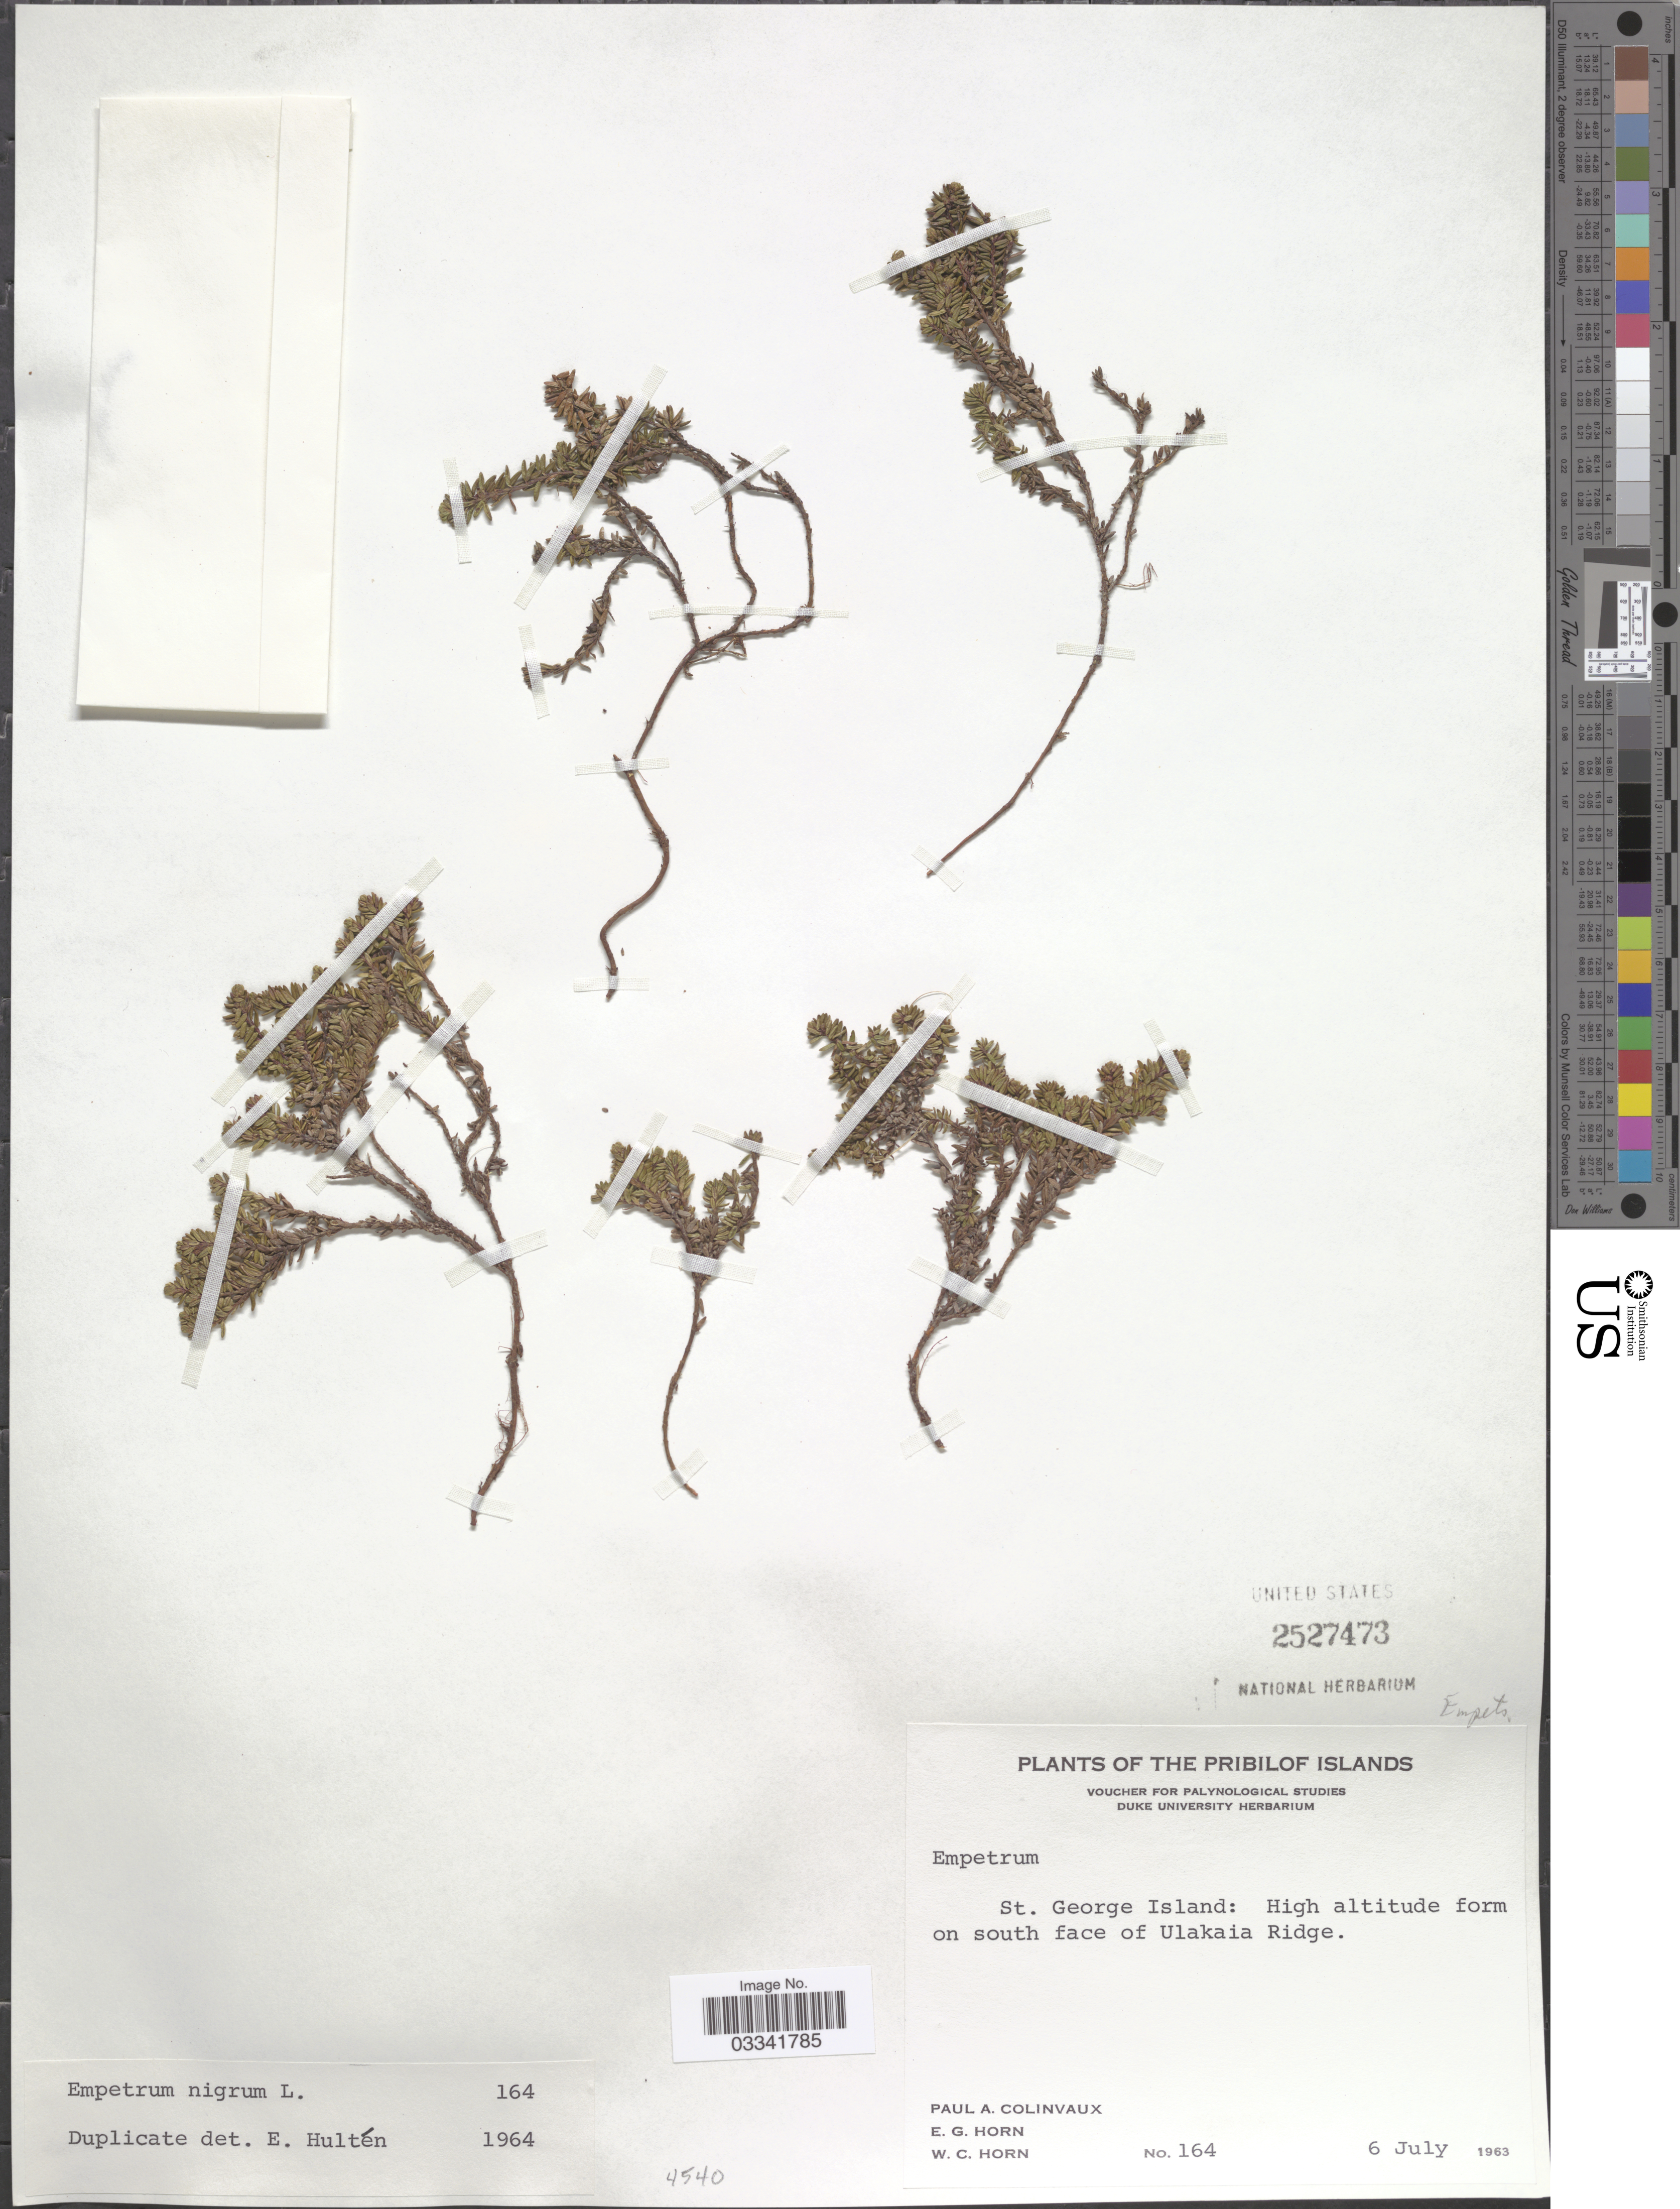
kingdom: Plantae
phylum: Tracheophyta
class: Magnoliopsida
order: Ericales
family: Ericaceae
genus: Empetrum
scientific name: Empetrum nigrum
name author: L.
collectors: P. Colinvaux, E. Horn & W. Horn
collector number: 164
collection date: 1963-07-06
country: United States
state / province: Alaska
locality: The Pribilof Islands. St. George Island: High altitude form on south face of Ulakaia Ridge.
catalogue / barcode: US 2527473